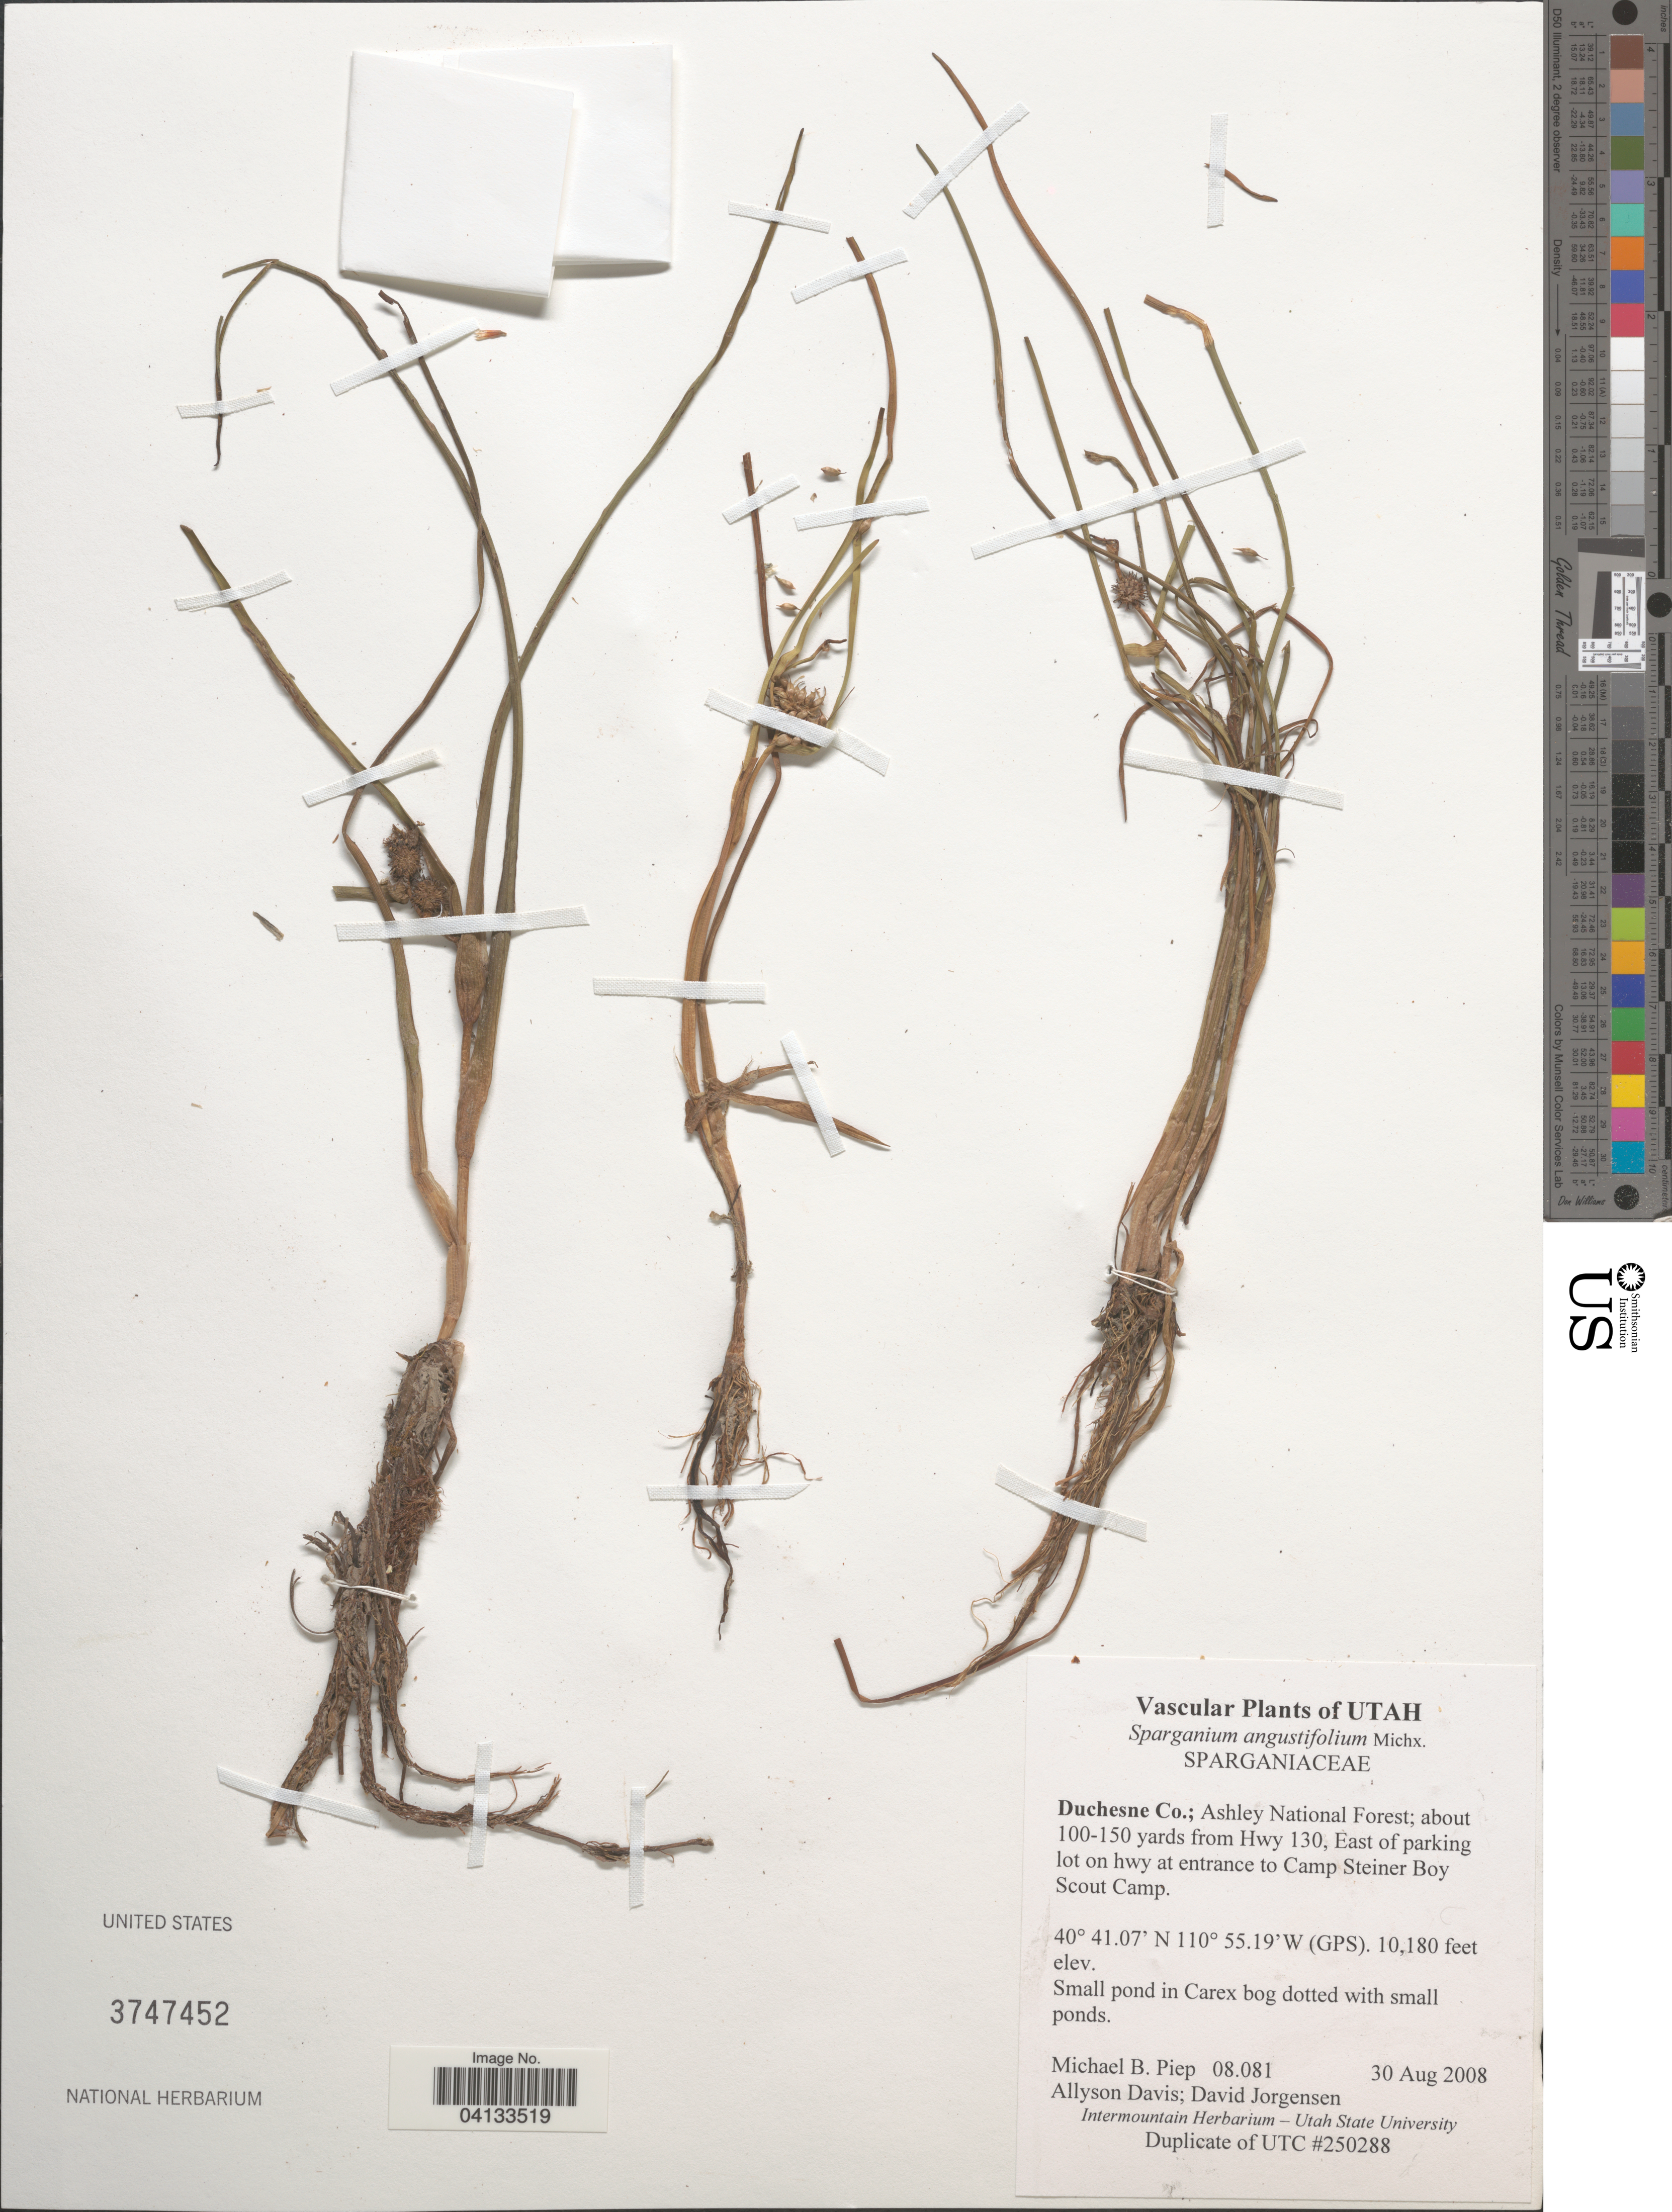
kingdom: Plantae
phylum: Tracheophyta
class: Liliopsida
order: Poales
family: Typhaceae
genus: Sparganium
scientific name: Sparganium angustifolium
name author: Michx.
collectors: M. Piep, A. Davis & D. Jorgensen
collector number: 08.081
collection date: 2008-08-30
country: United States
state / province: Utah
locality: Duchesne Co.; Ashley National Forest; about 100-150 yards from Hwy 130, East of parking lot on hwy at entrance to Camp Steiner Boy Scout Camp.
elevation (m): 3103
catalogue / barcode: US 3747452